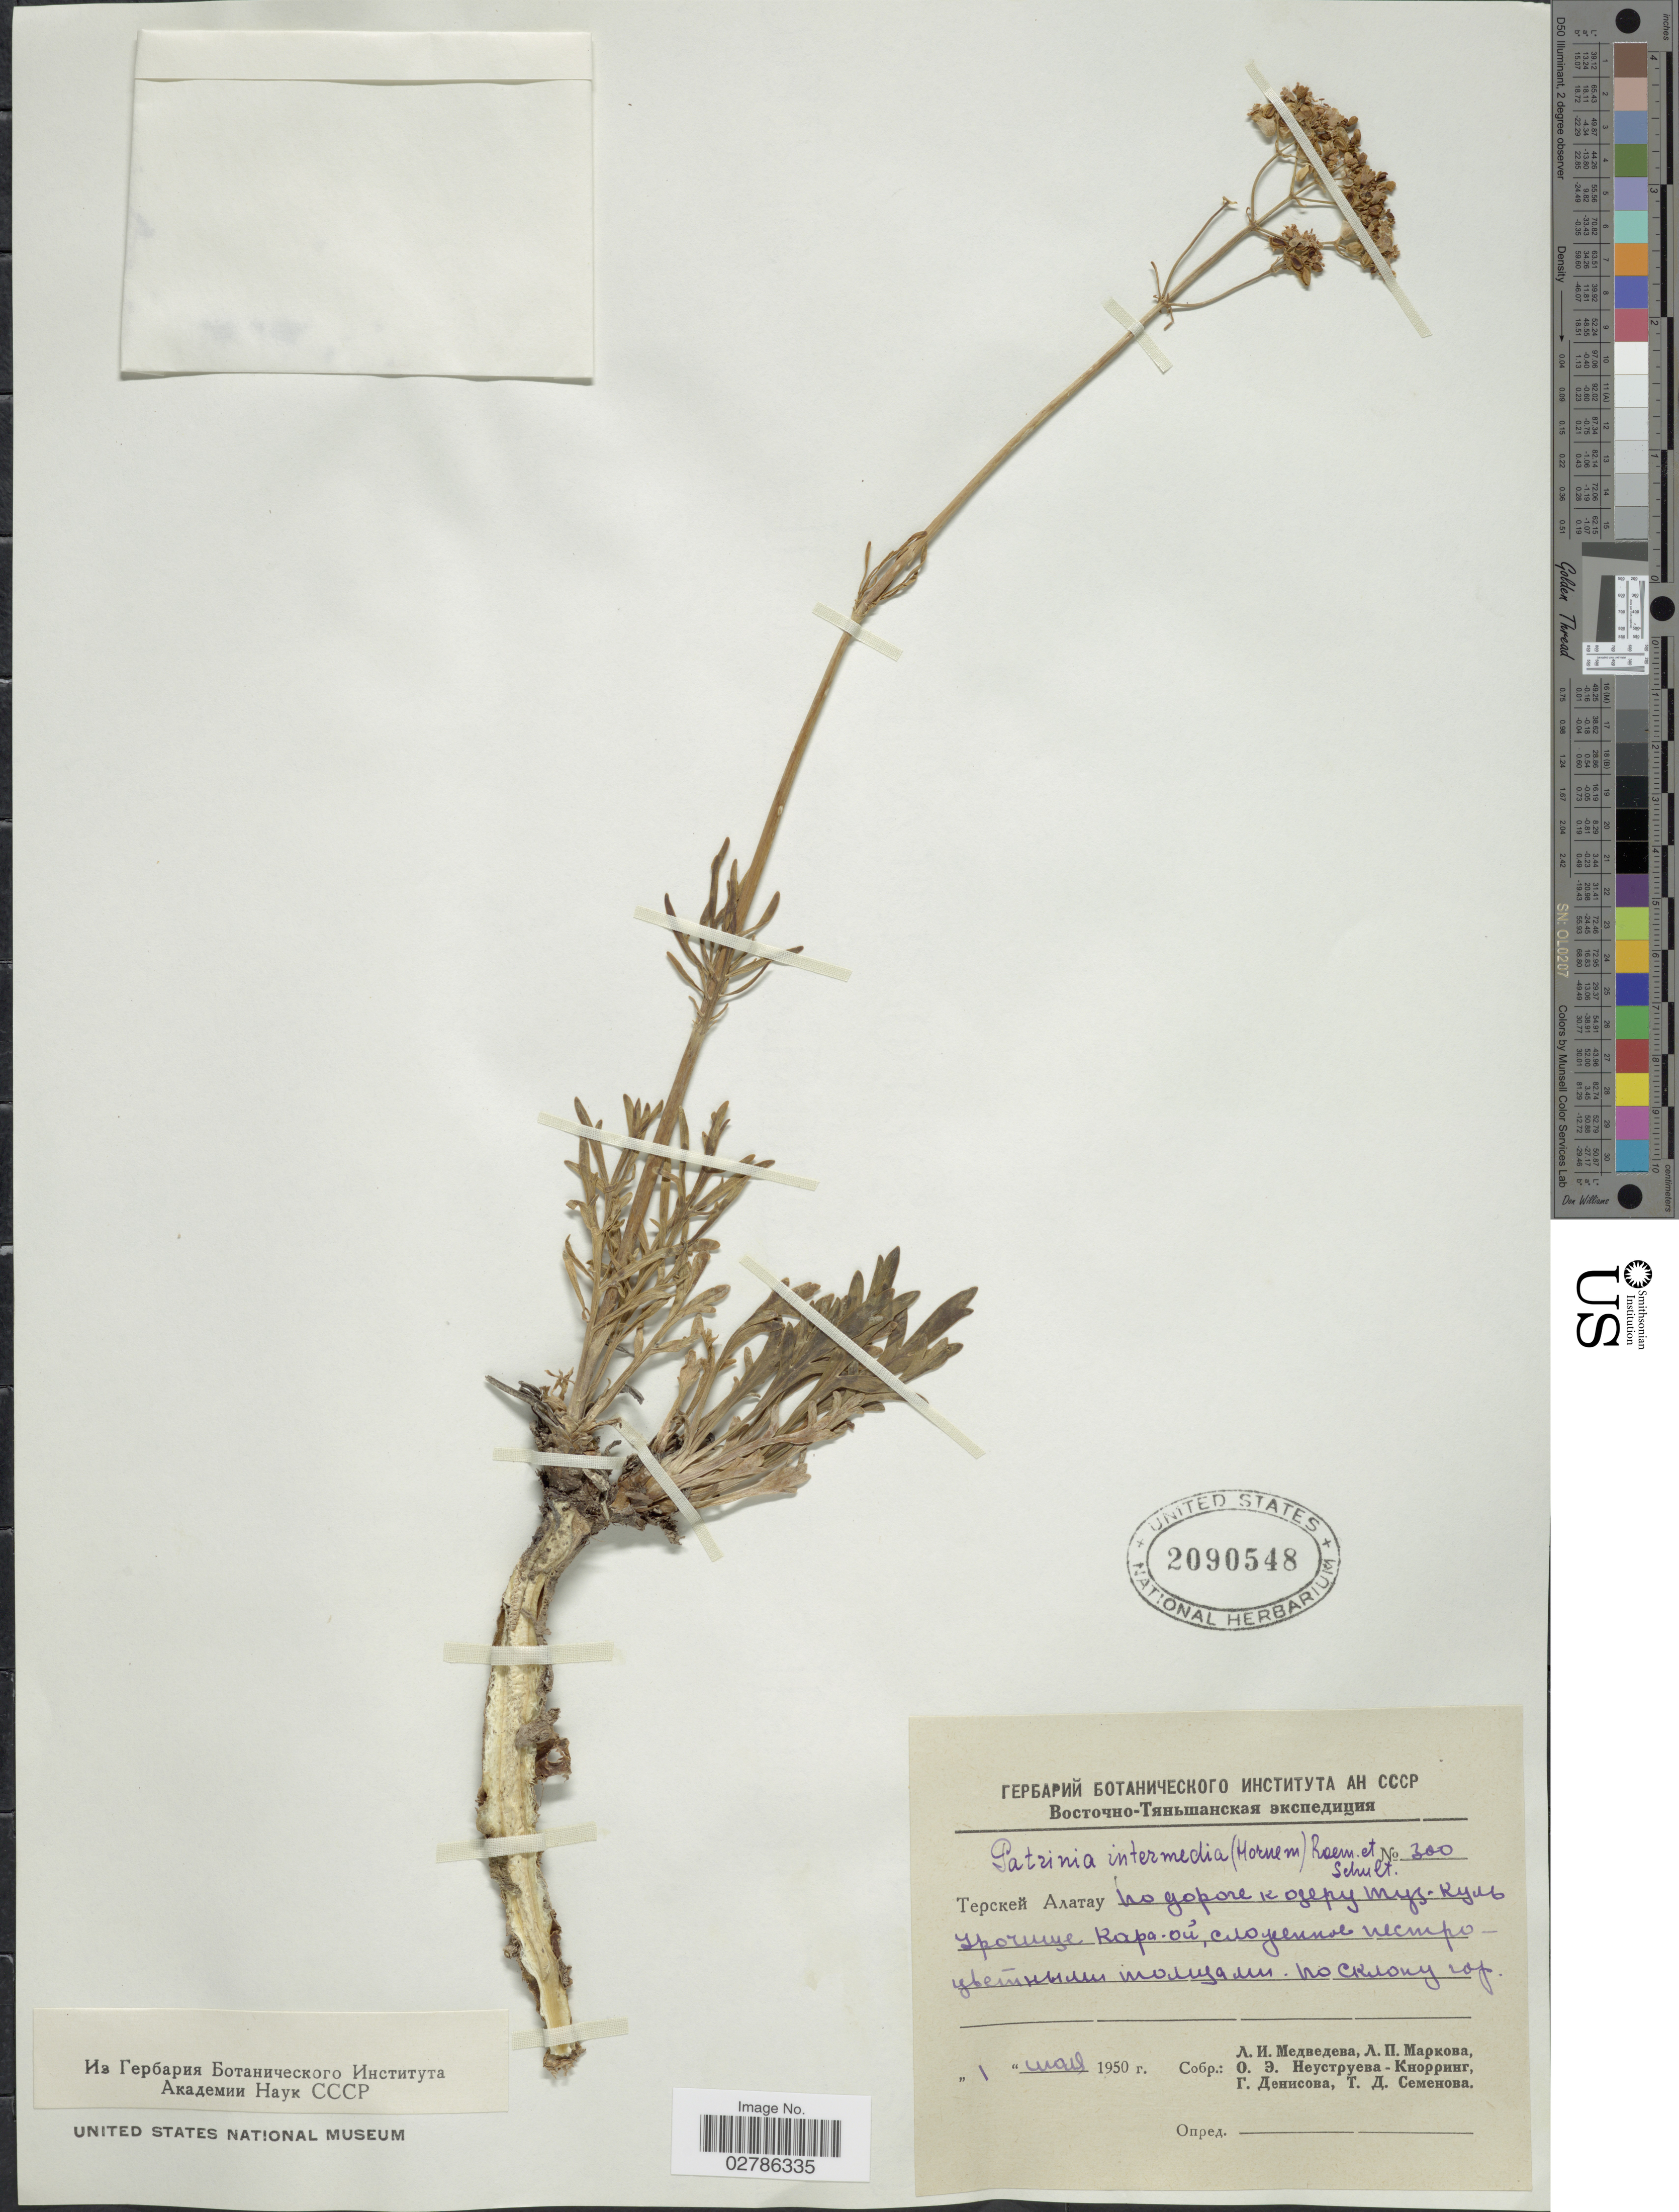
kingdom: Plantae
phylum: Tracheophyta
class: Magnoliopsida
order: Dipsacales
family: Caprifoliaceae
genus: Patrinia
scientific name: Patrinia intermedia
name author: (Hornem.) Roem. & Schult.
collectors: L. Medvedeva, L. Markova, O. Neustrueva-Knorring, G. Denisova & T. Semenova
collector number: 300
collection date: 1950-03-01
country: Kyrgyzstan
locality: Terskey Alatau, on a way to Lake Tuz-Kul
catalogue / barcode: US 2090548